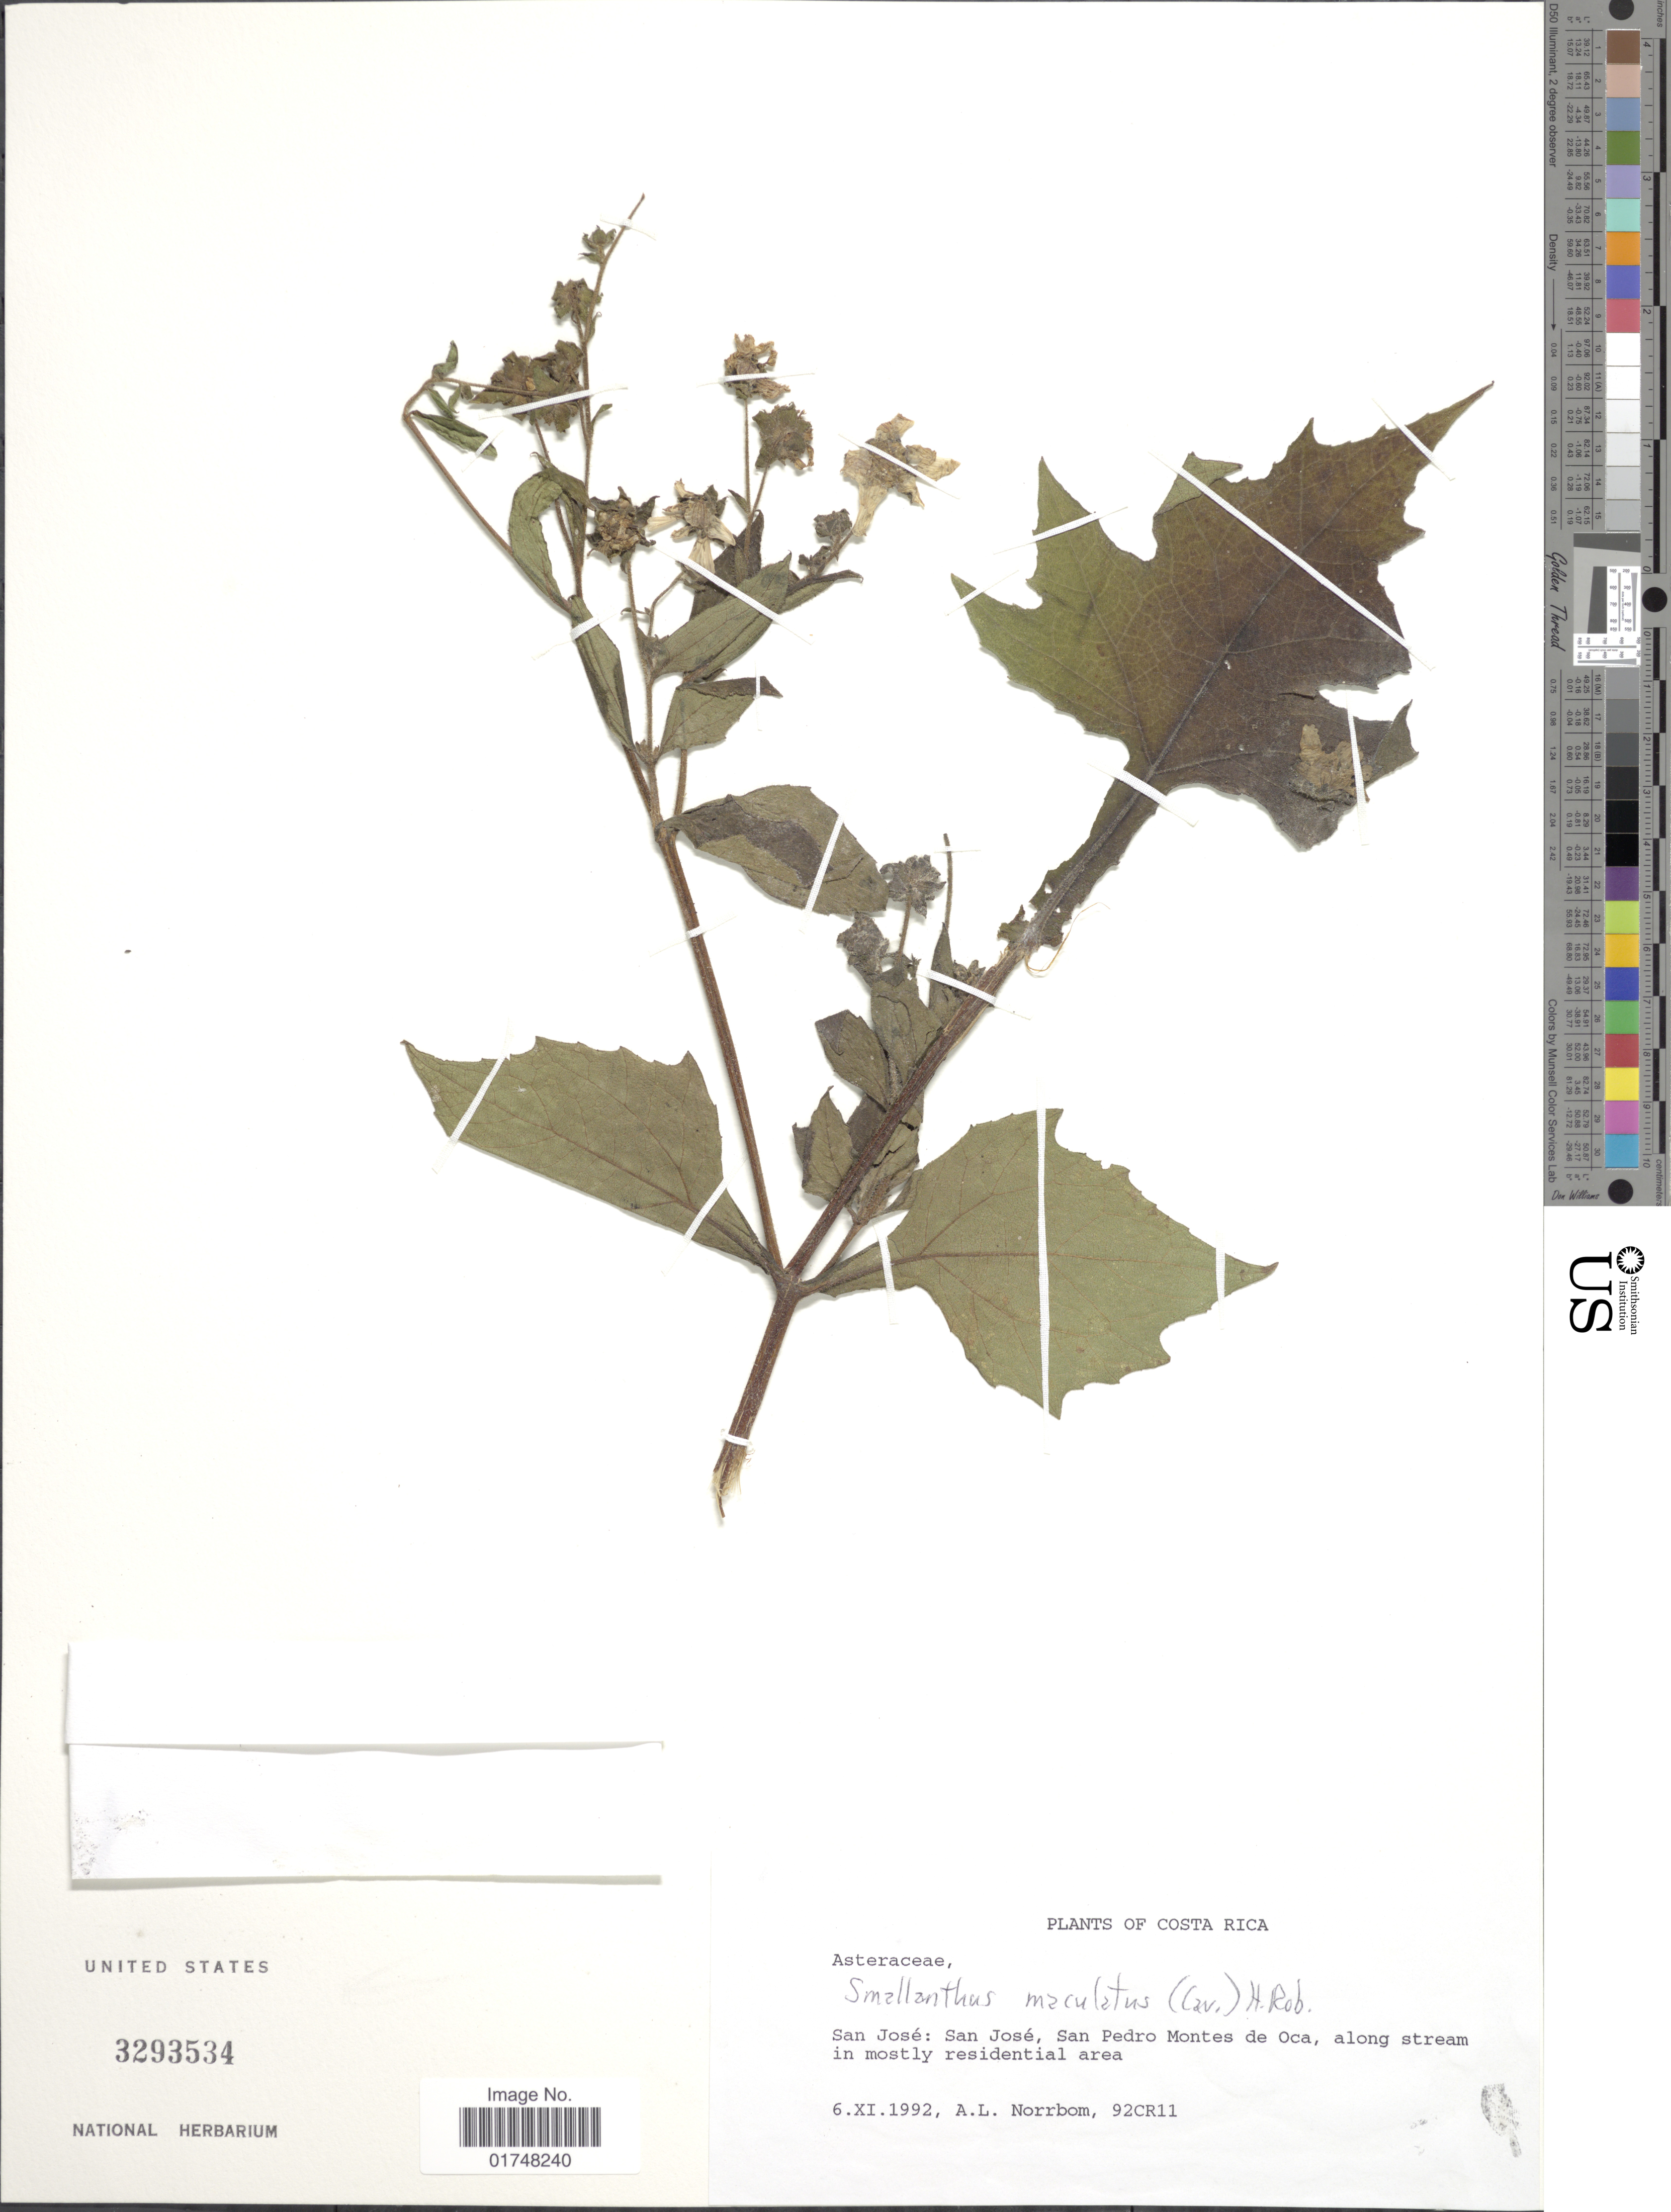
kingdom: Plantae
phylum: Tracheophyta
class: Magnoliopsida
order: Asterales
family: Asteraceae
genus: Smallanthus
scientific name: Smallanthus maculatus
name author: (Cav.) H. Rob.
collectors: A. L. Norrbom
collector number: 92CR11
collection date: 1992-11-06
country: Costa Rica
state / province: San José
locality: San Jose, San Pedro Montes de oca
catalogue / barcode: US 3293534